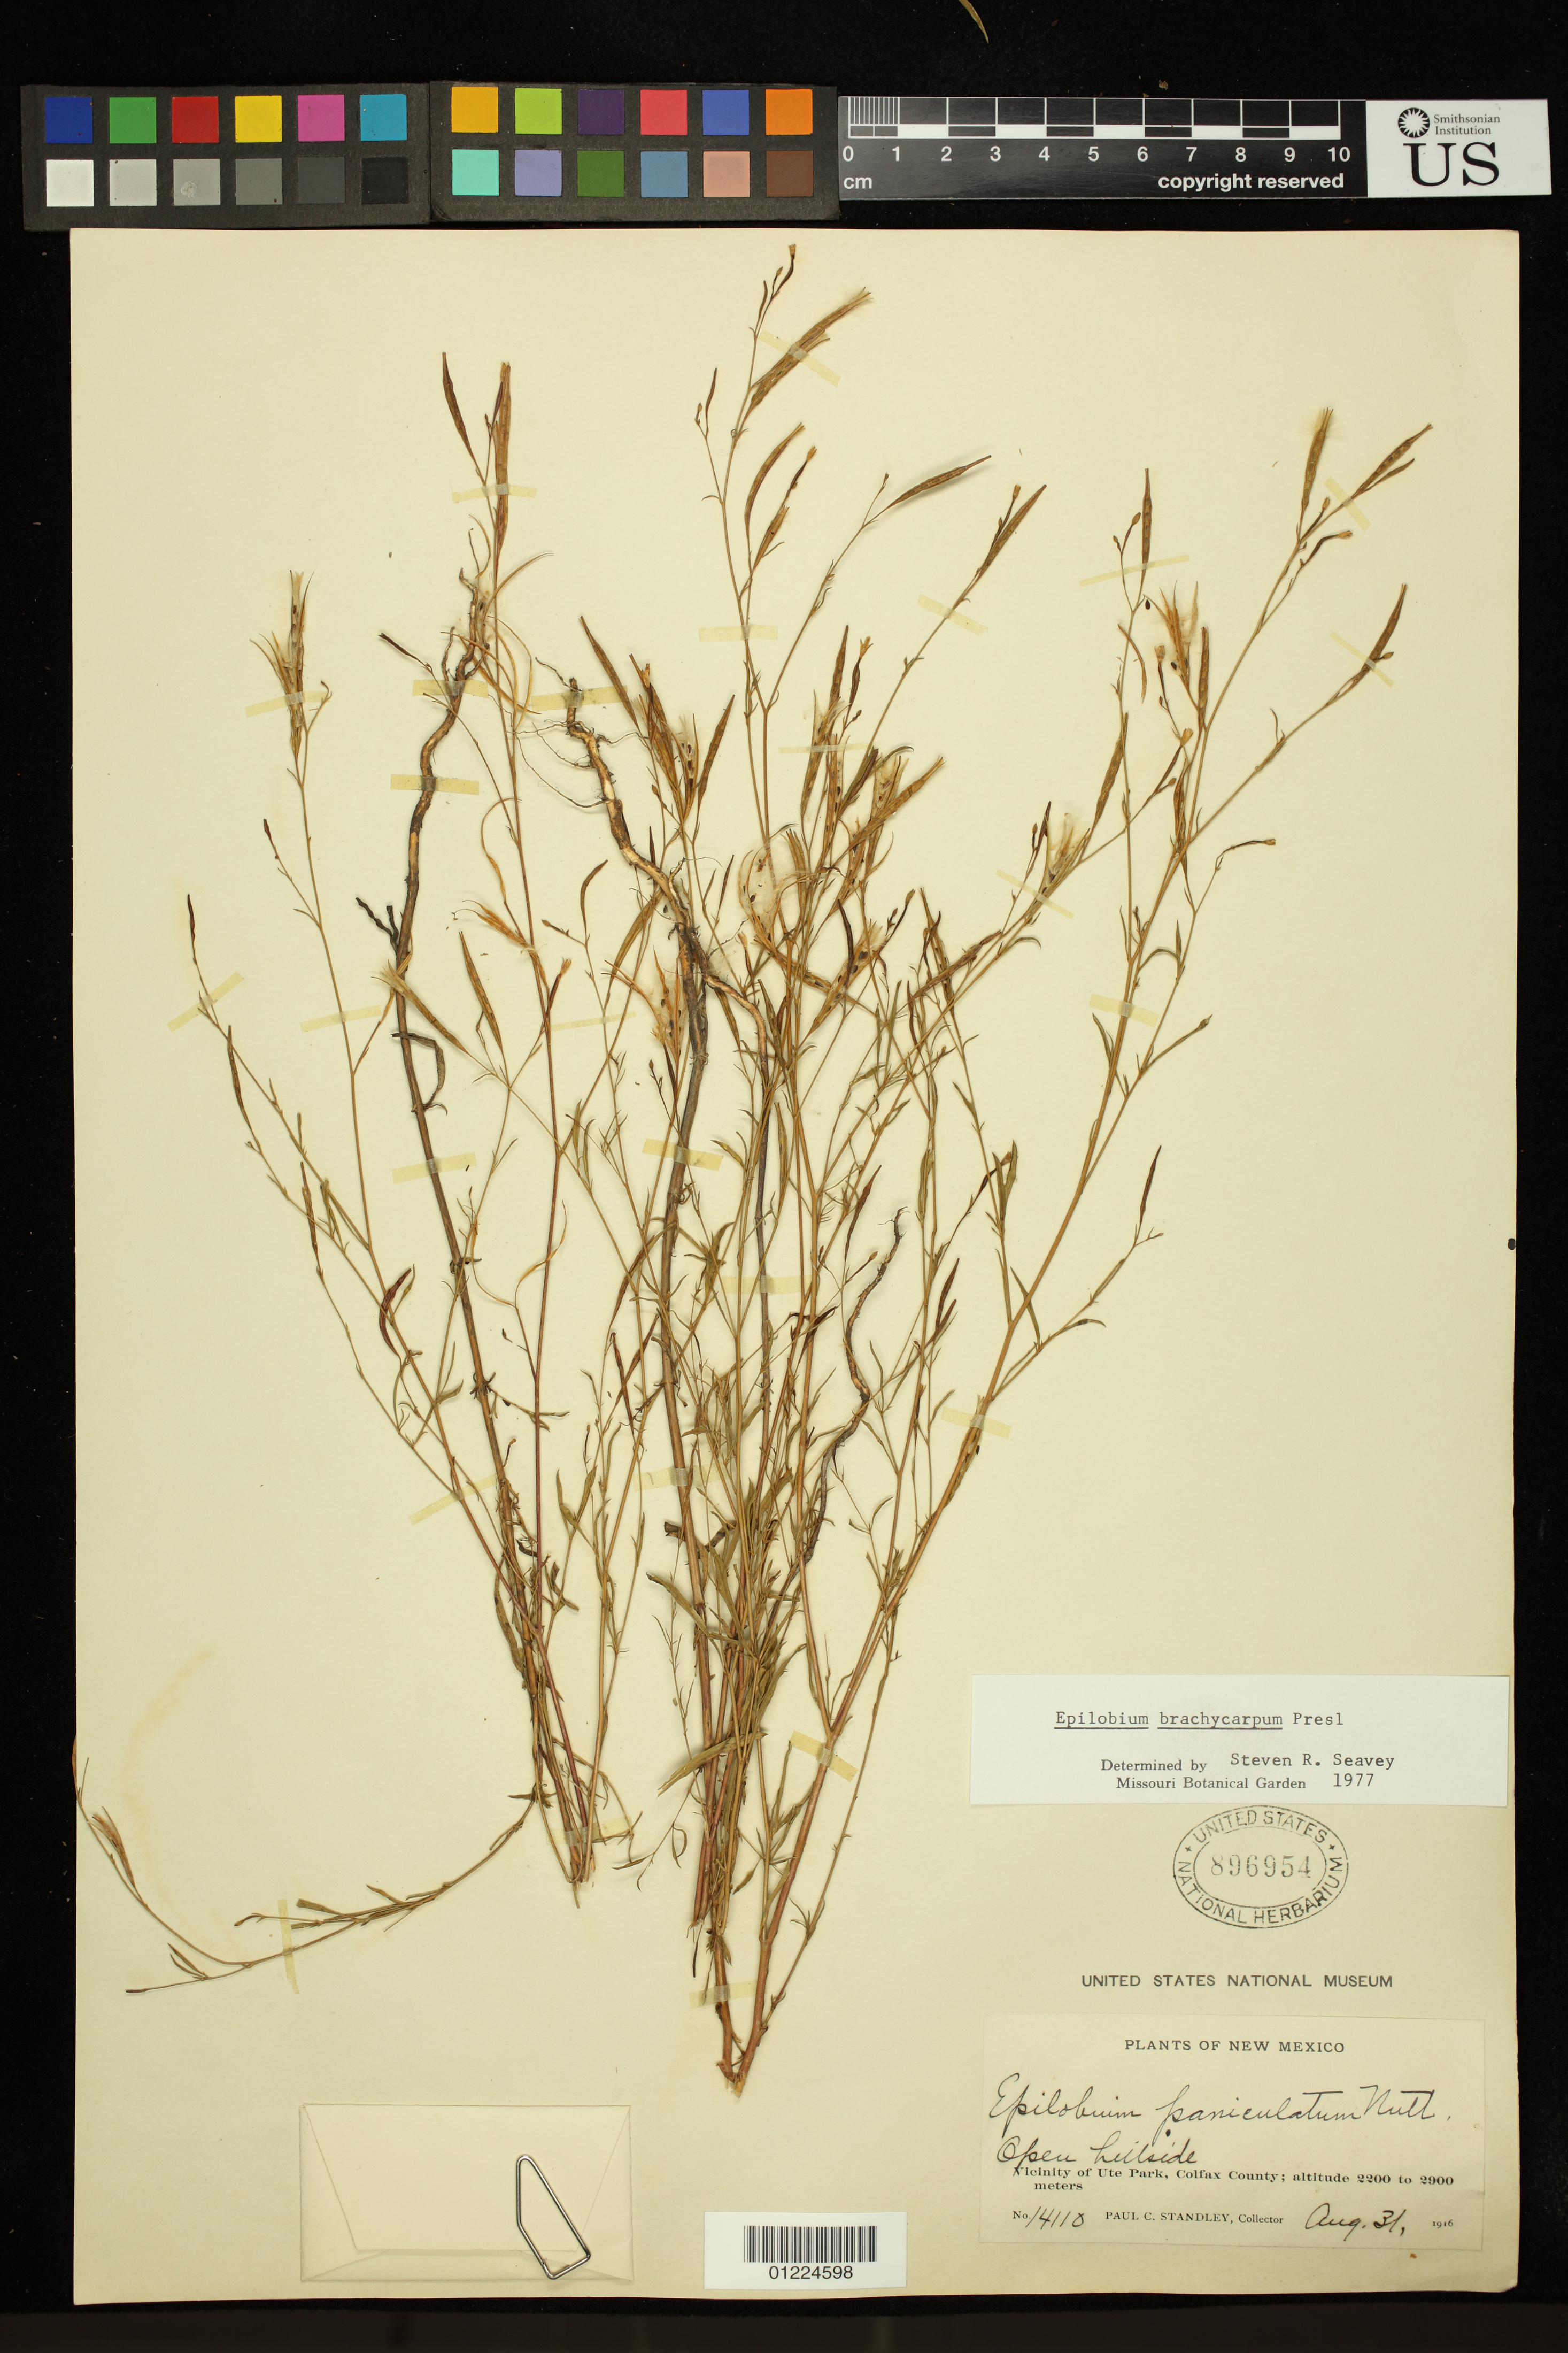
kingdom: Plantae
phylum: Tracheophyta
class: Magnoliopsida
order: Myrtales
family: Onagraceae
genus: Epilobium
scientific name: Epilobium brachycarpum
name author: C. Presl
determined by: Seavey, S. R.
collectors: P. C. Standley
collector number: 14110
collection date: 1916-08-31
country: United States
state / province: New Mexico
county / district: Colfax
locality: Vicinity of Ute Park.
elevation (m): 2200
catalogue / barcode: US 896954